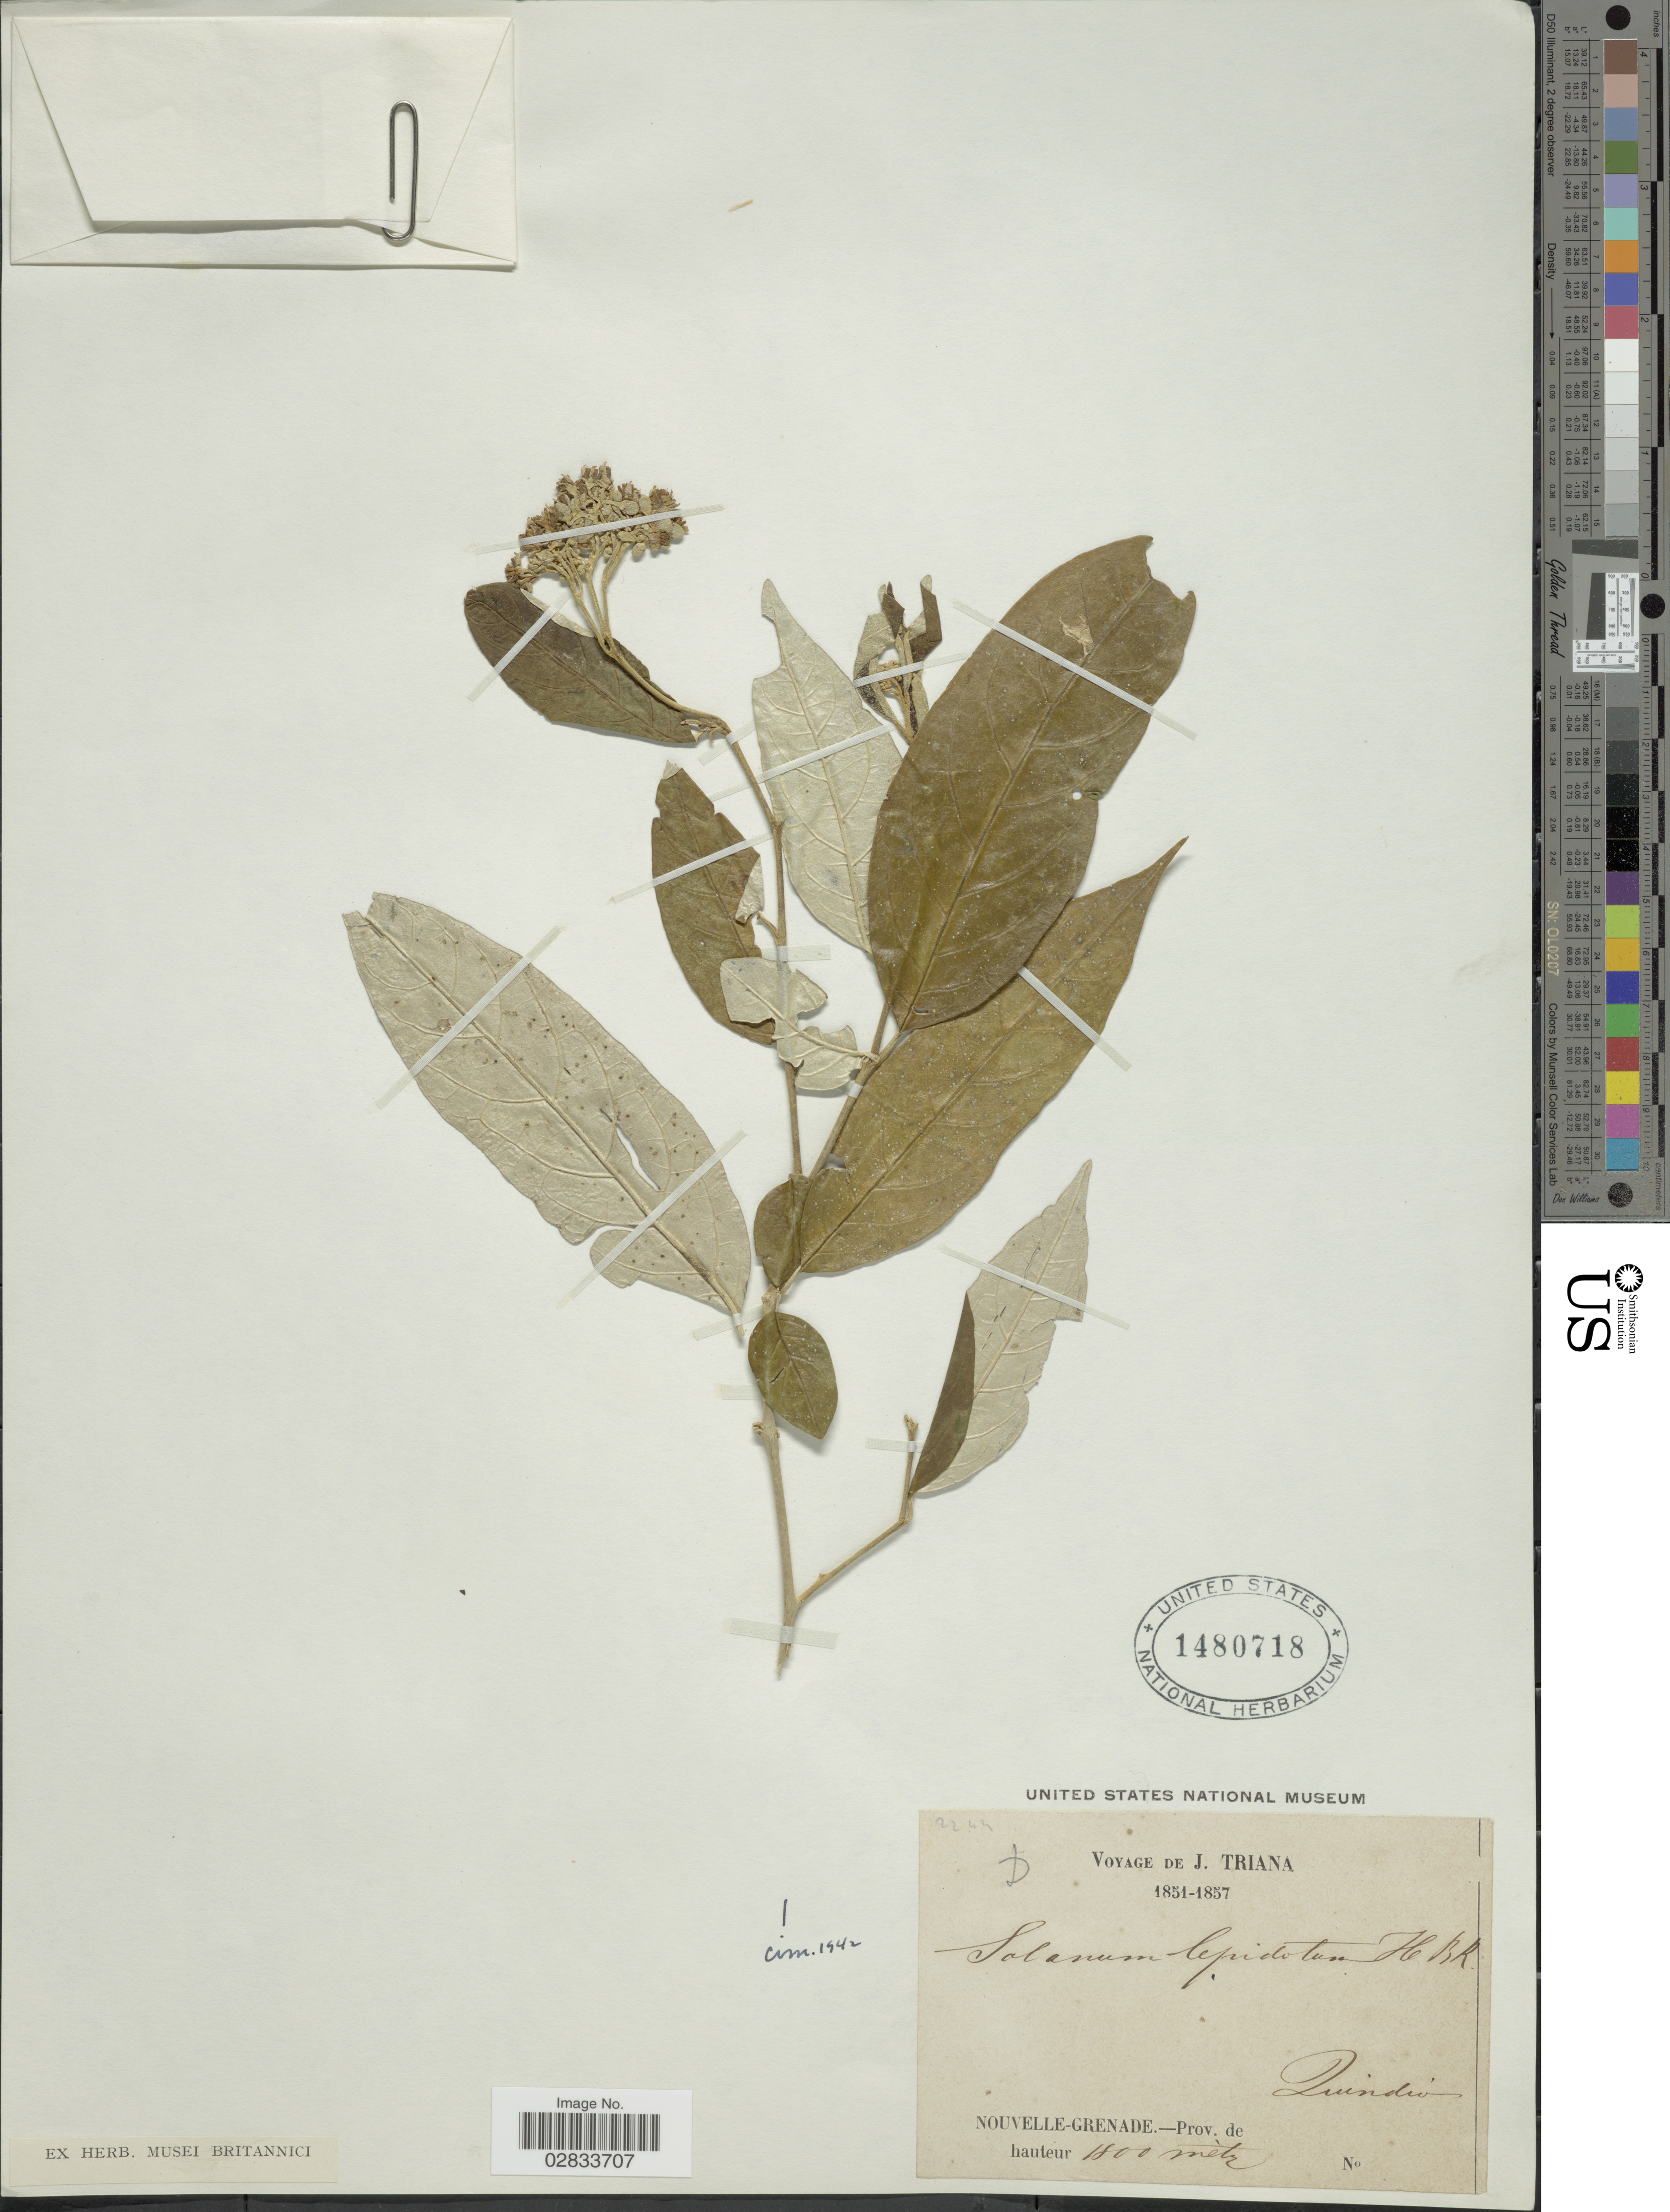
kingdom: Plantae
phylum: Tracheophyta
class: Magnoliopsida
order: Solanales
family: Solanaceae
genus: Solanum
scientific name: Solanum lepidotum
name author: Humb. & Bonpl. ex Dunal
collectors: J. Triana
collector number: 2244?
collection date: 1851/1857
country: Colombia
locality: Nouvelle-Grenade - Prov. de., Quindio.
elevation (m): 1800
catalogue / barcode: US 1480718